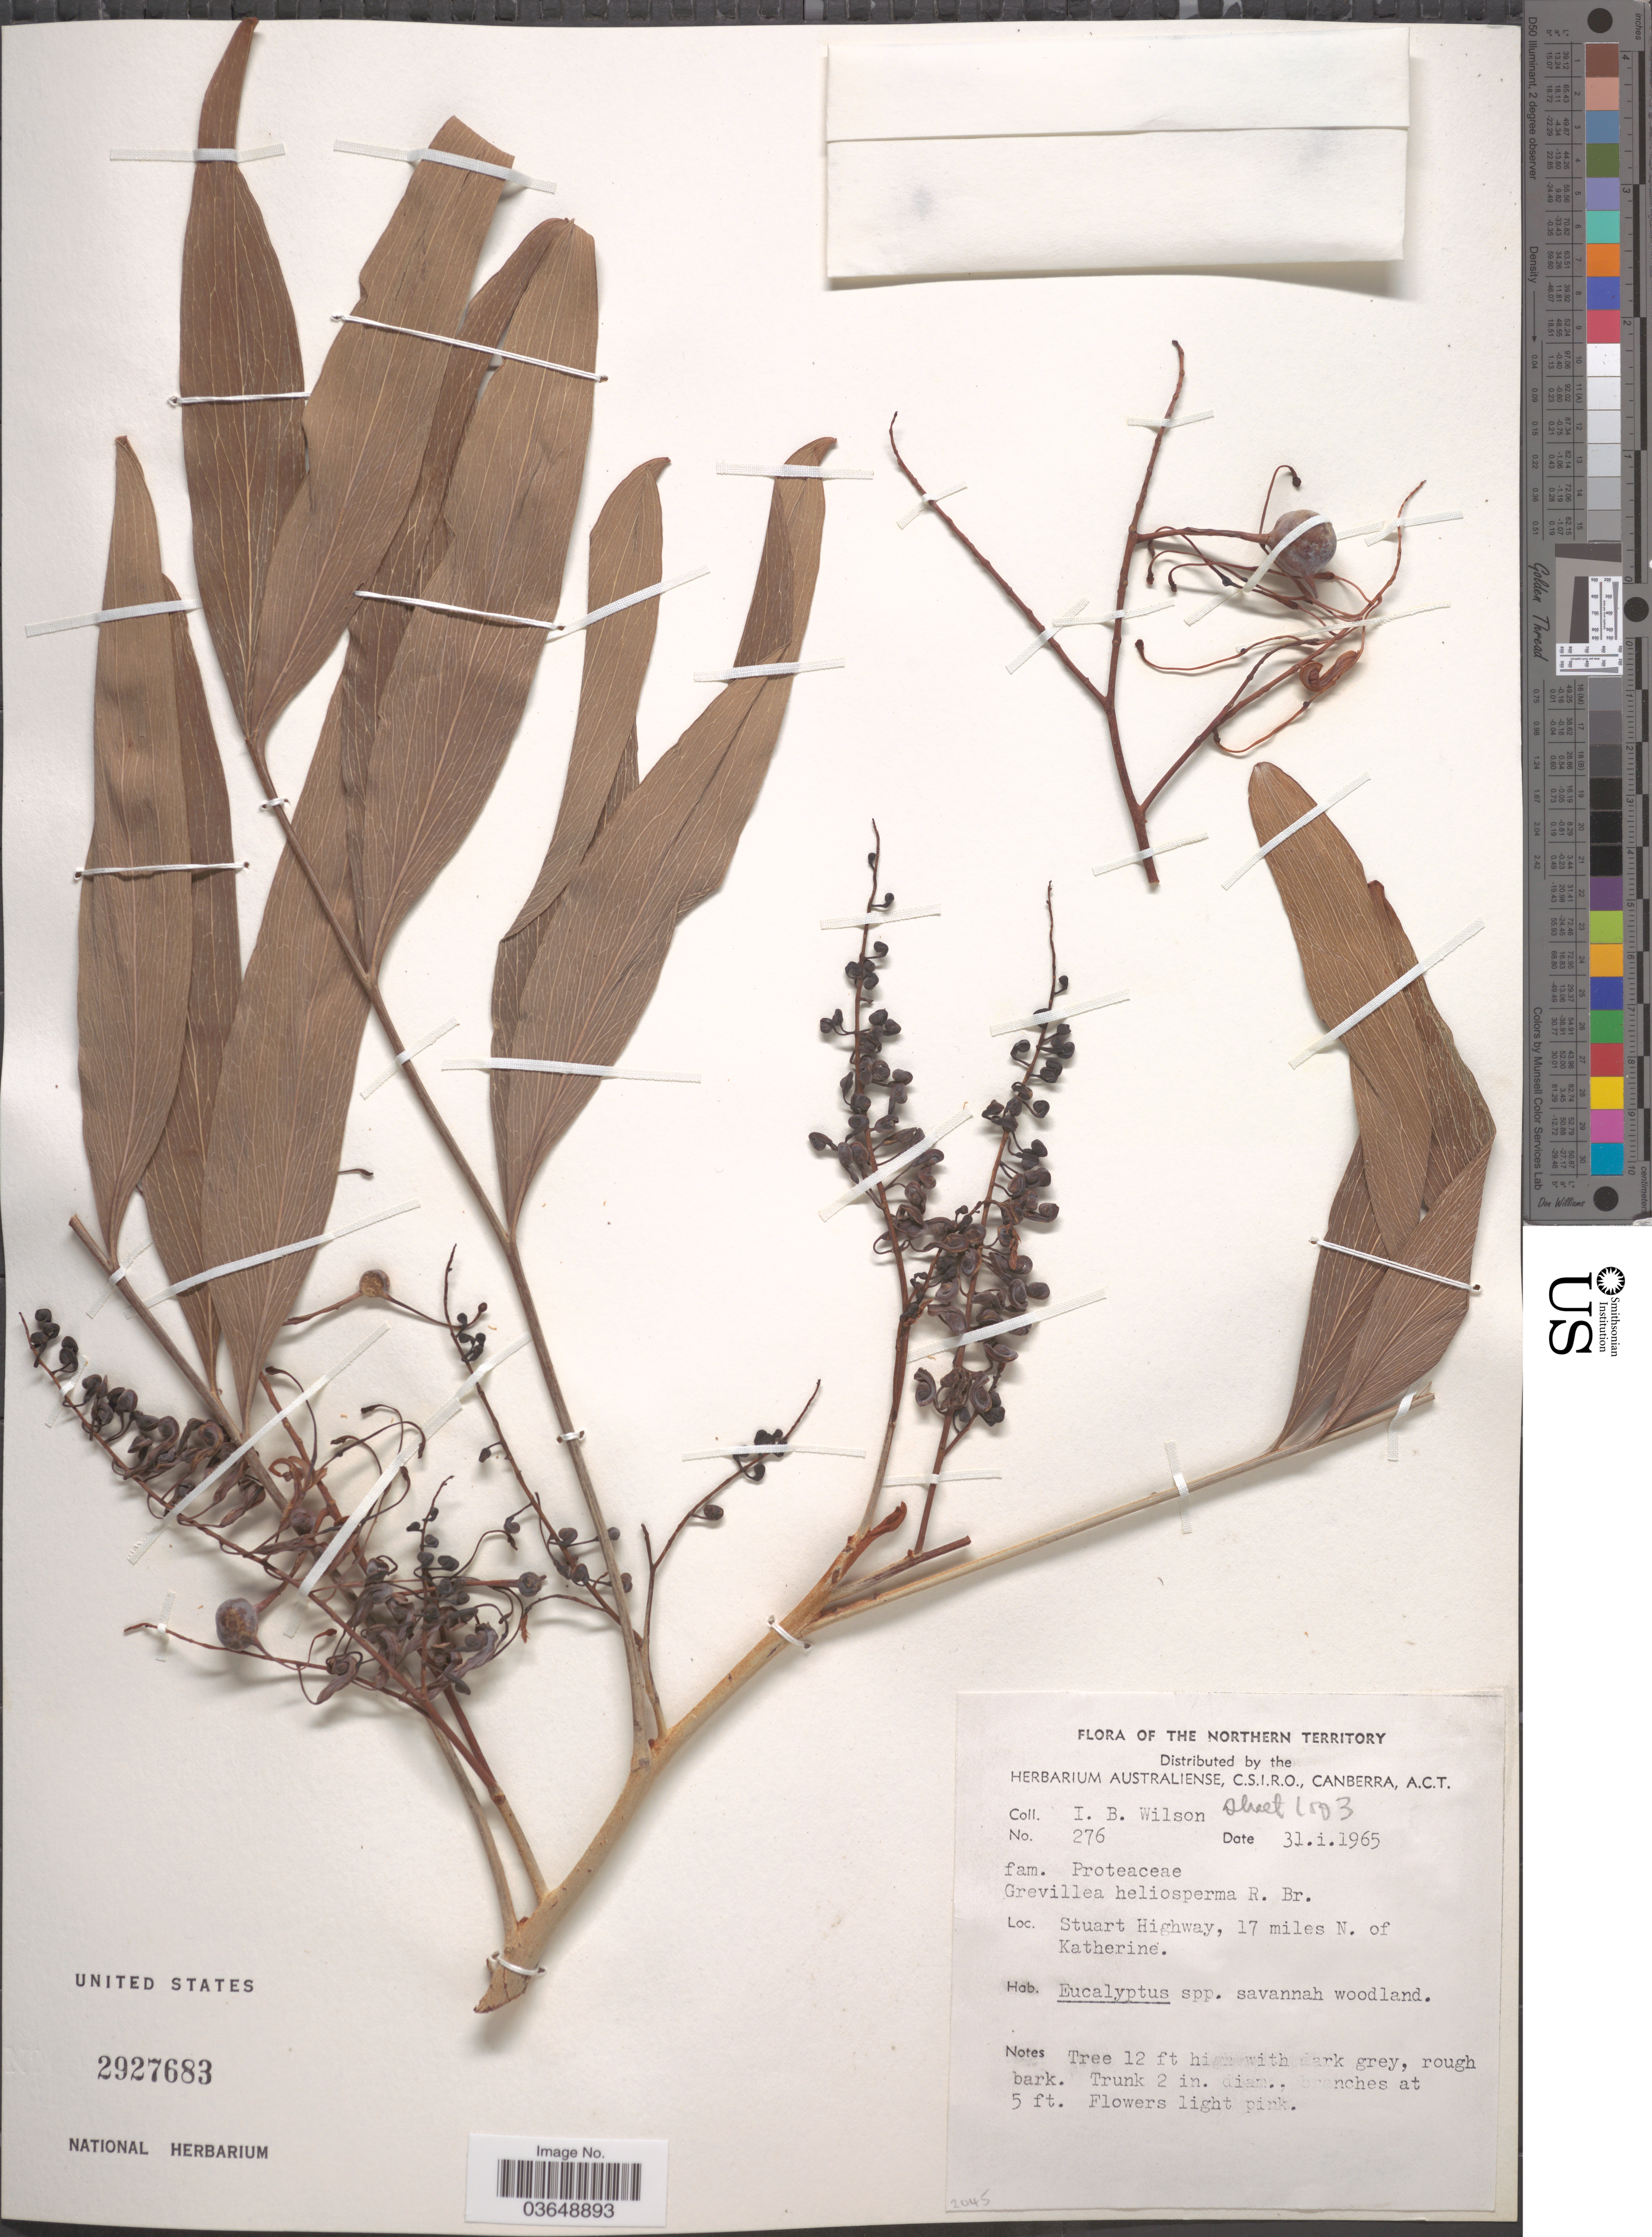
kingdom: Plantae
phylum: Tracheophyta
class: Magnoliopsida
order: Proteales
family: Proteaceae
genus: Grevillea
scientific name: Grevillea heliosperma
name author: R. Br.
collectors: I. B. Wilson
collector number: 276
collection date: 1965-01-31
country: Australia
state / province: Northern Territory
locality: Stuart Highway, 17 miles N. of Katherine.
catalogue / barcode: US 2927683